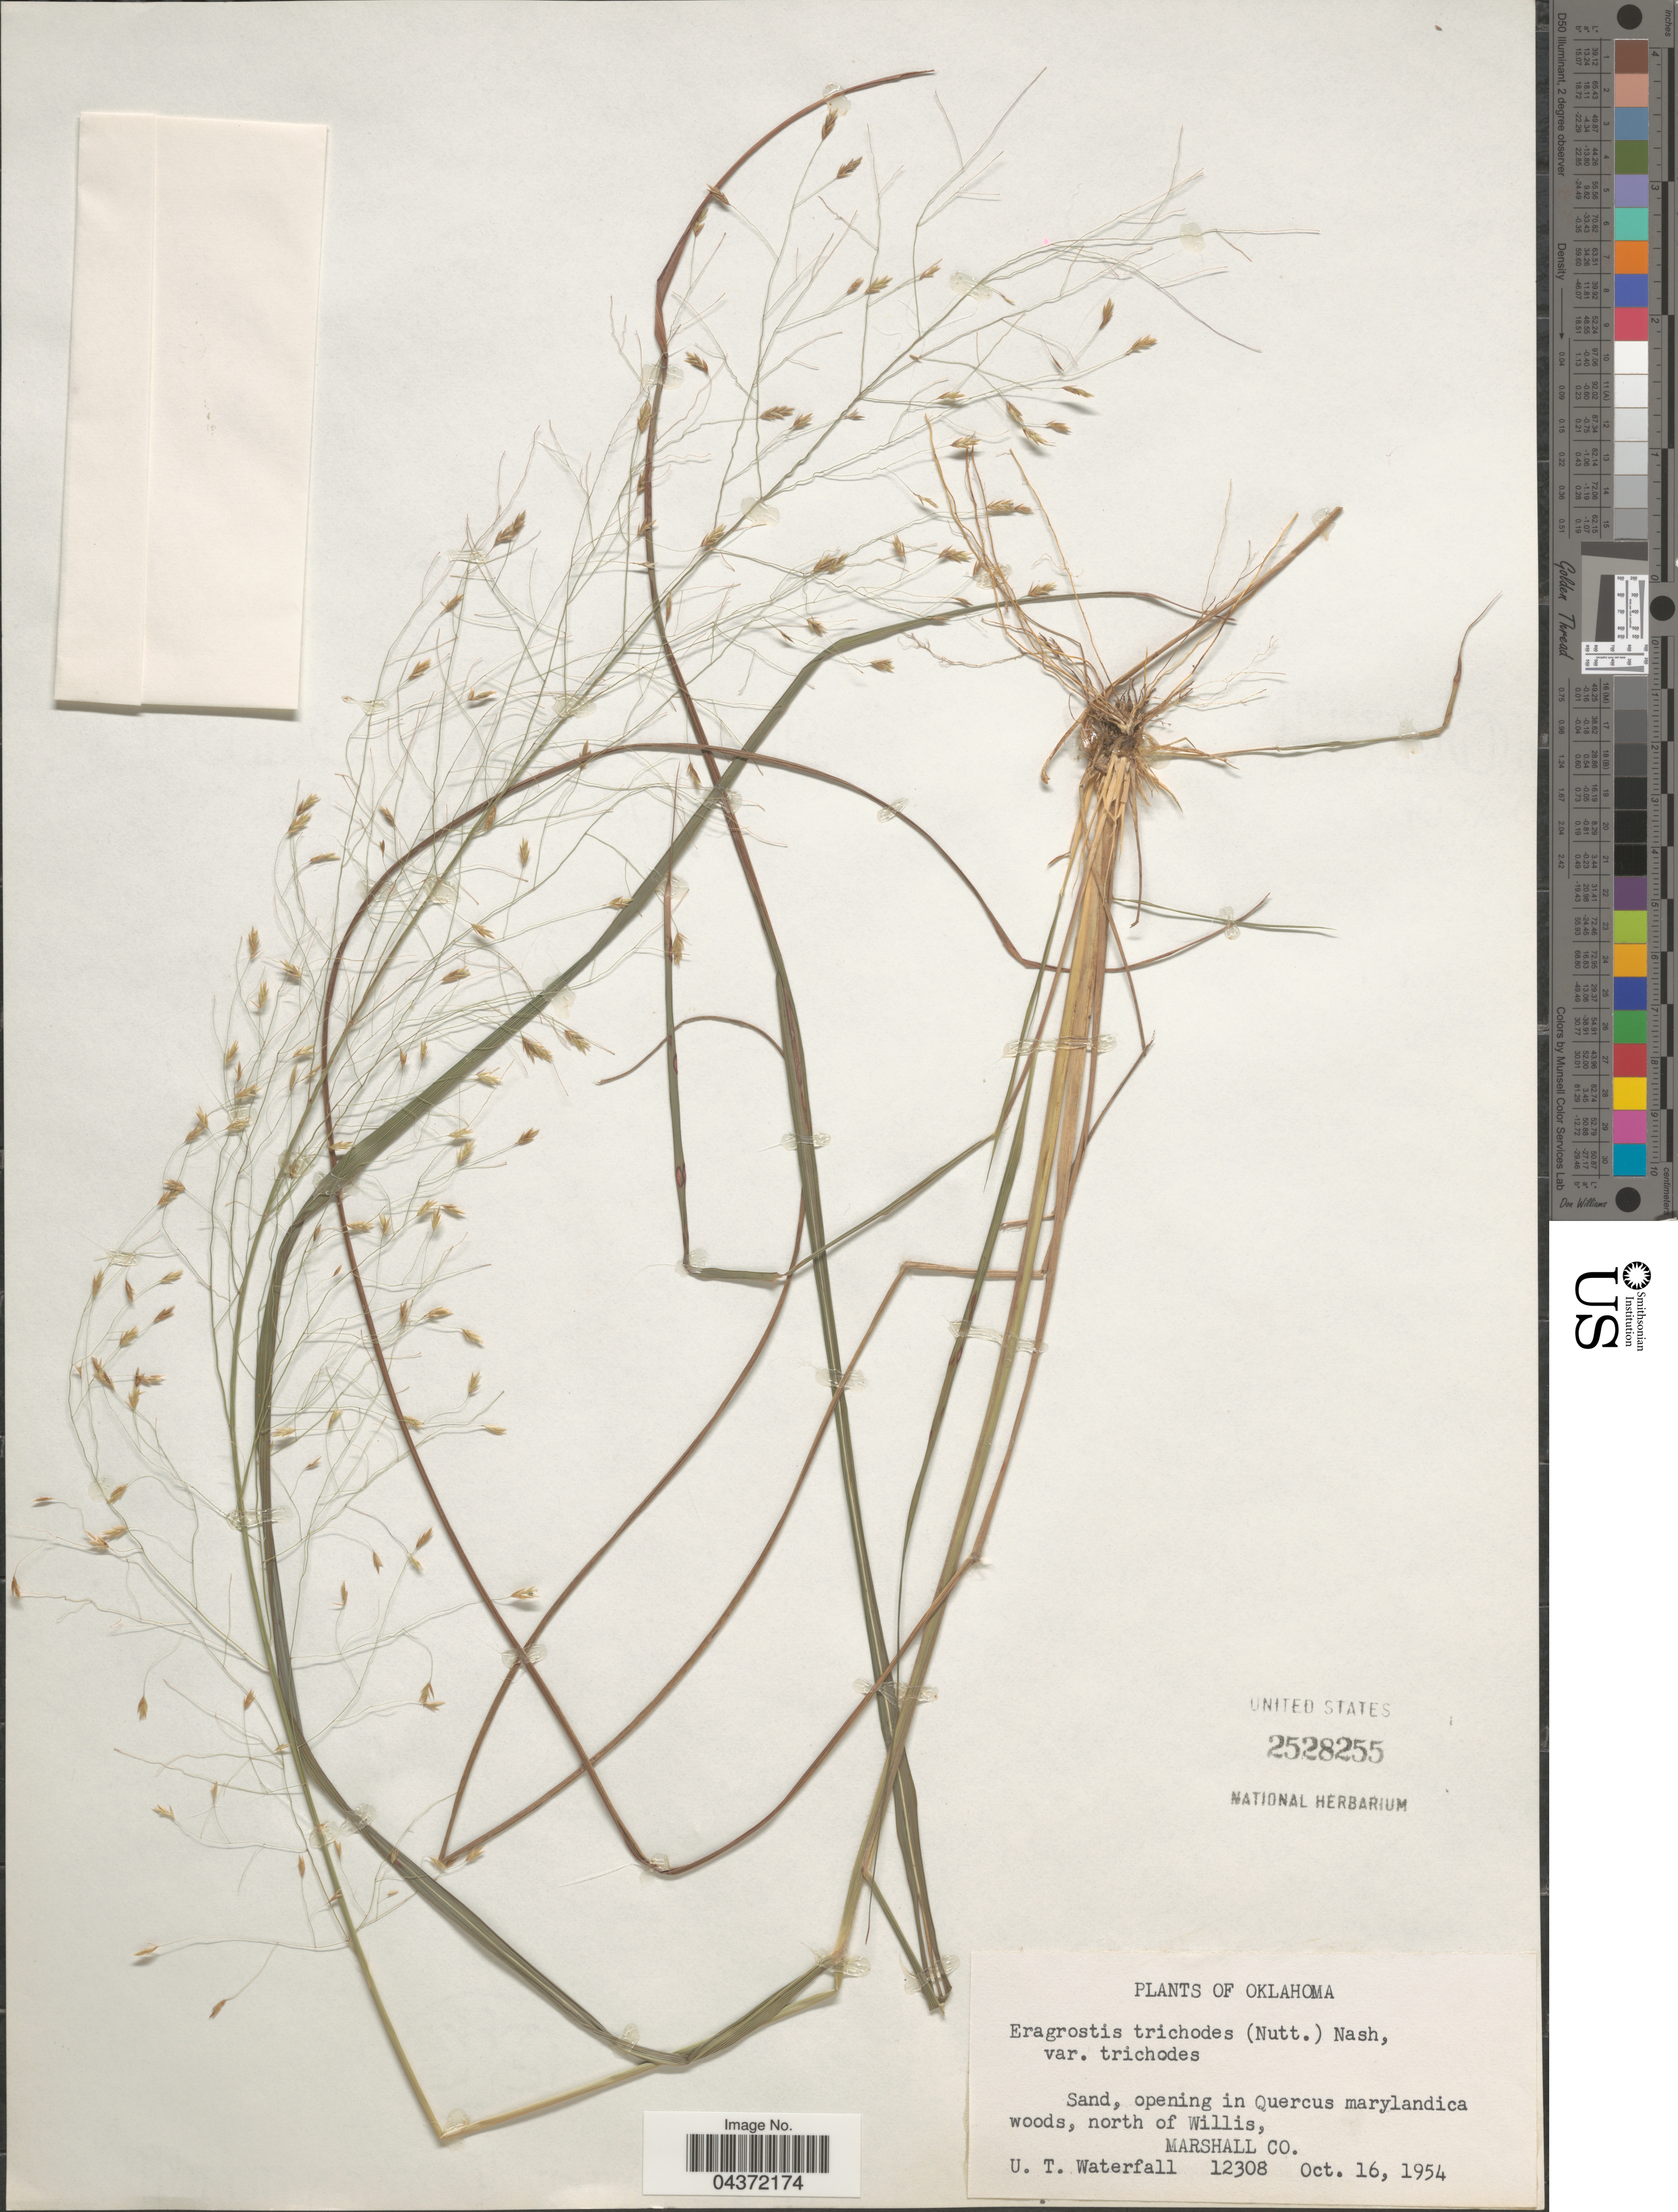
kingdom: Plantae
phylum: Tracheophyta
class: Liliopsida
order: Poales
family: Poaceae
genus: Eragrostis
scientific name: Eragrostis trichodes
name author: (Nutt.) Alph. Wood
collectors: U. T. Waterfall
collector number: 12308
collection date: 1954-10-16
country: United States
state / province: Oklahoma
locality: Sand, opening in Quercus marylandica woods, north of Willis, Marshall Co.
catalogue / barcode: US 2528255